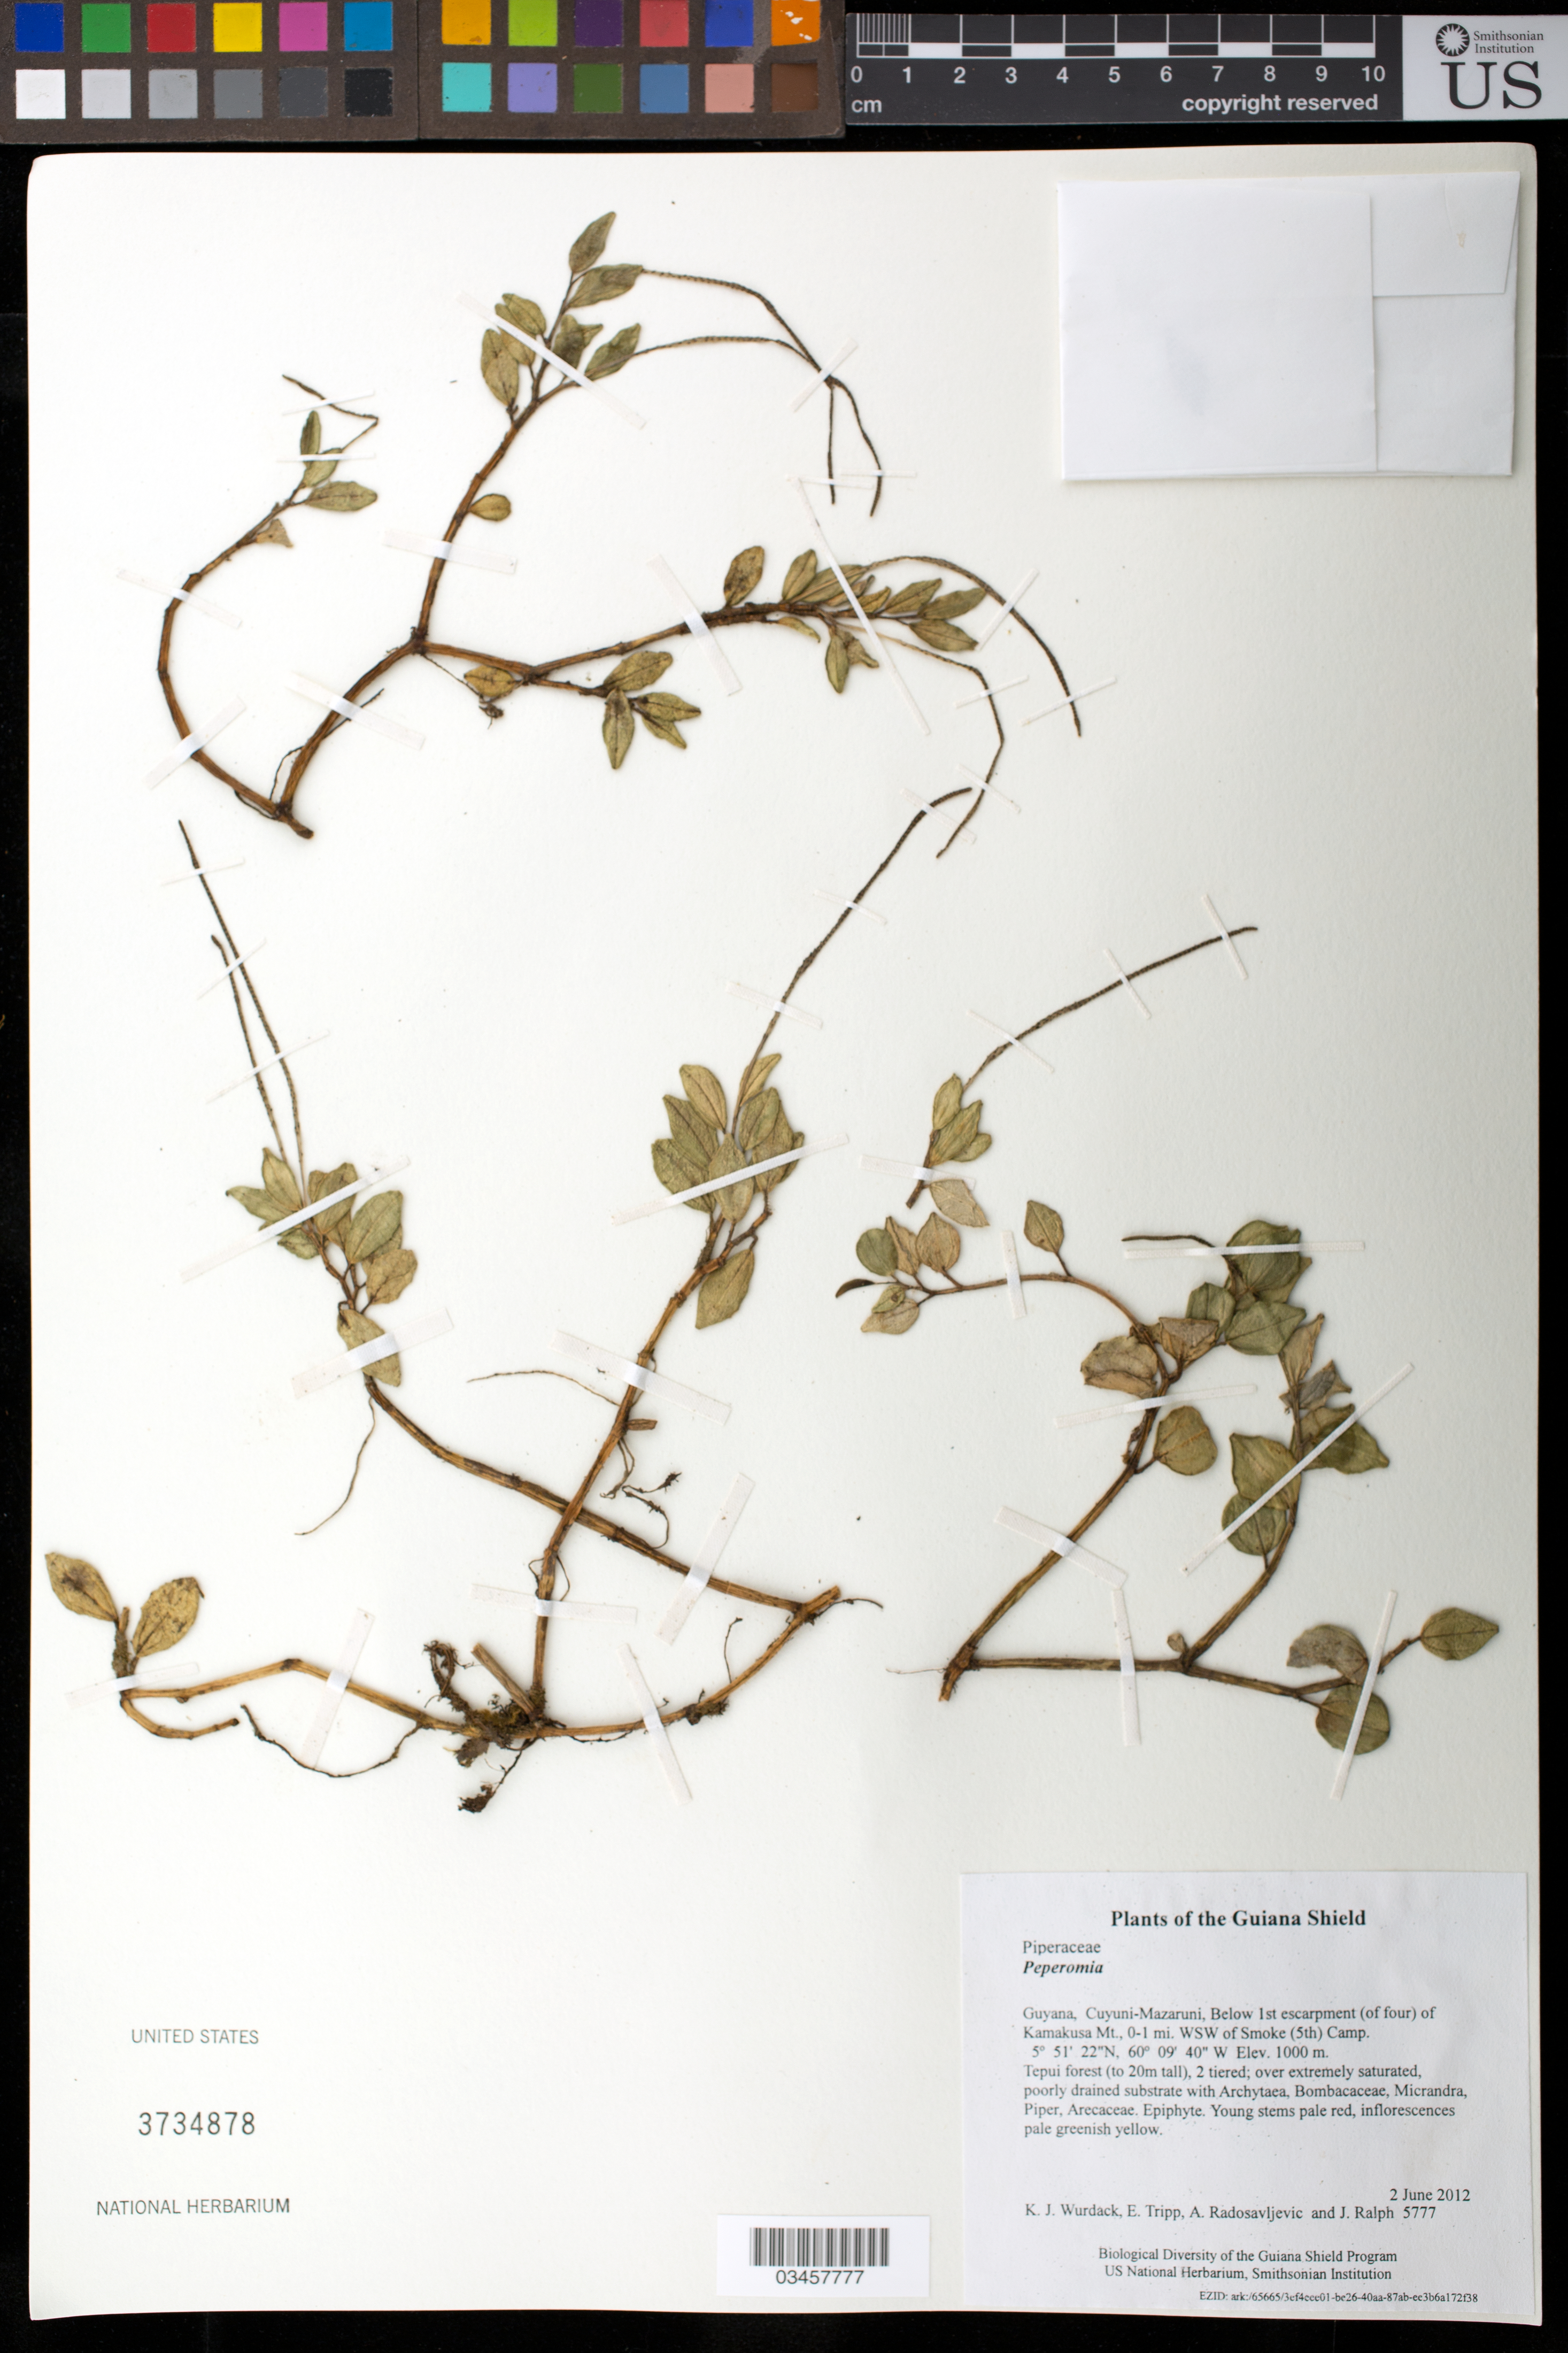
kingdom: Plantae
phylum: Tracheophyta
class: Magnoliopsida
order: Piperales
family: Piperaceae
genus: Peperomia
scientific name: Peperomia sp.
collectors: K. Wurdack, E. Tripp, A. Radosavljevic & J. Ralph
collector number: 5777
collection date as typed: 2 June 2012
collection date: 2012-06-02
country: Guyana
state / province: Cuyuni-Mazaruni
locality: Below 1st escarpment (of four) of Kamakusa Mt., 0-1 mi. WSW of Smoke (5th) Camp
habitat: Tepui forest (to 20m tall), 2 tiered; over extremely saturated, poorly drained substrate with Archytaea, Bombacaceae, Micrandra, Piper, Arecaceae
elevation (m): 1000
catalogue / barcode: US 3734878